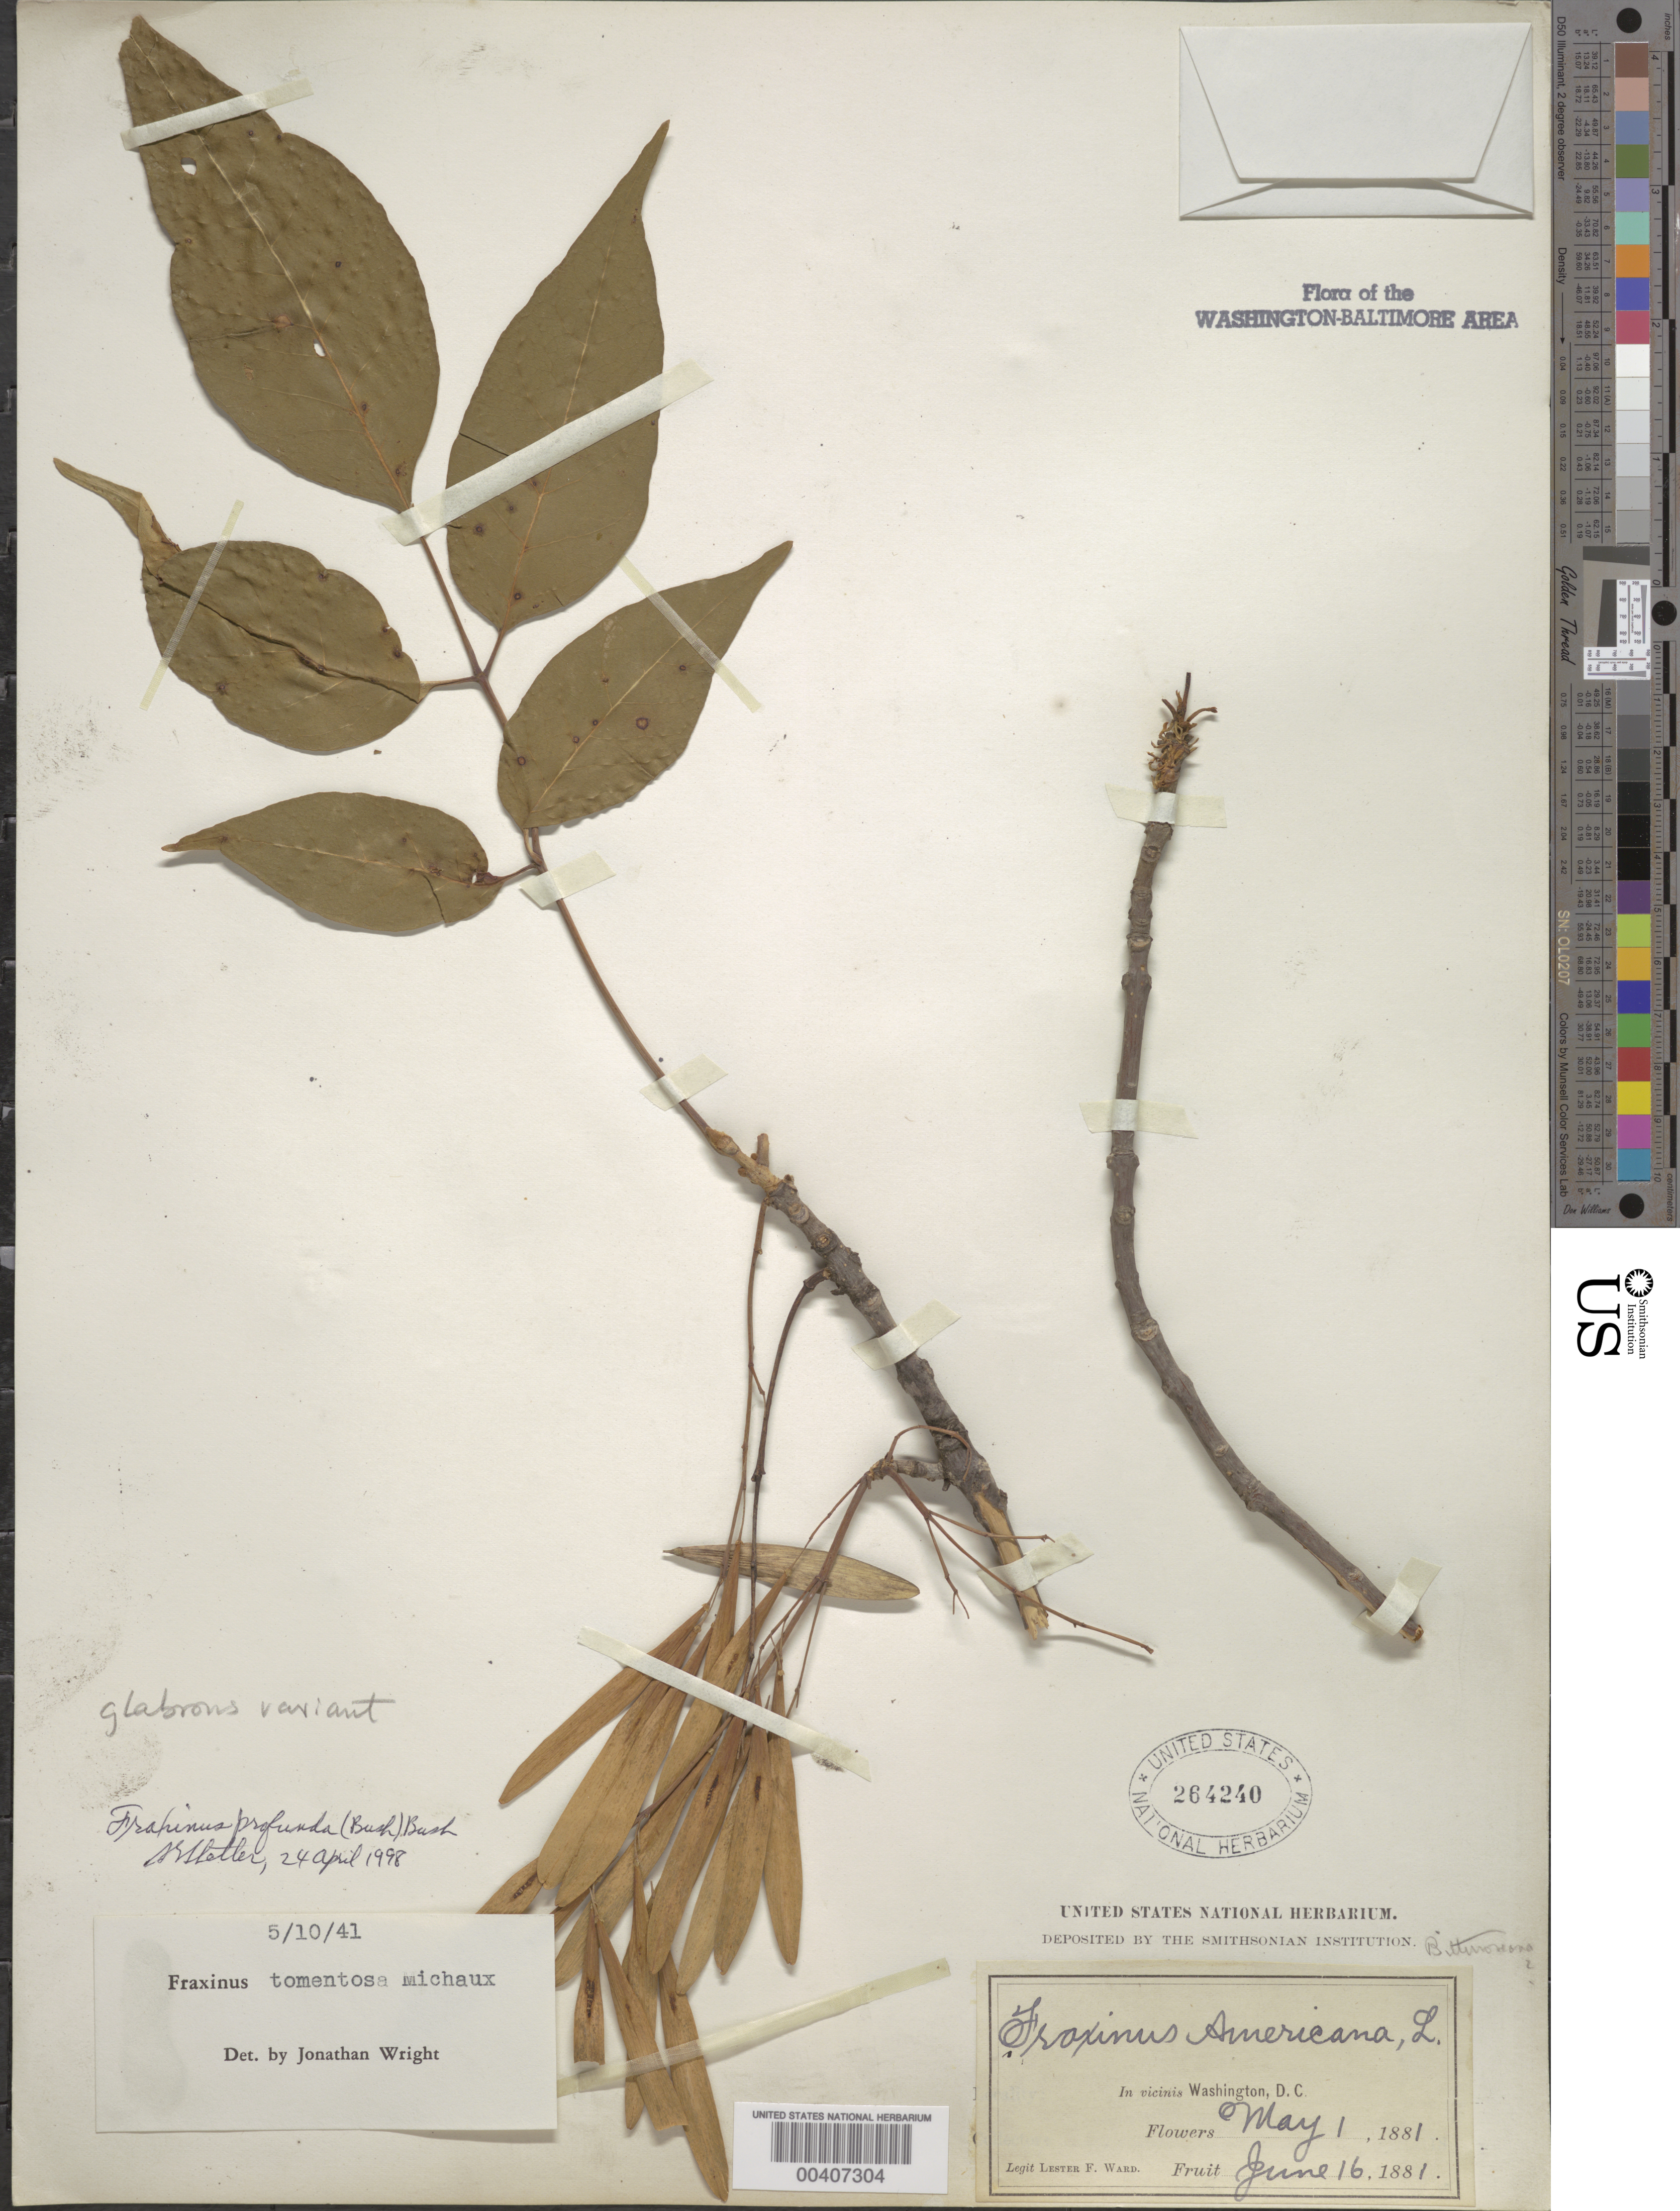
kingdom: Plantae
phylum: Tracheophyta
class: Magnoliopsida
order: Lamiales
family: Oleaceae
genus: Fraxinus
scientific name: Fraxinus profunda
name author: (Bush) Bush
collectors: L. F. Ward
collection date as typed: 01 May 1881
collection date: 1881-05-01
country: United States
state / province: District of Columbia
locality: Washington DC area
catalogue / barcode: US 264240